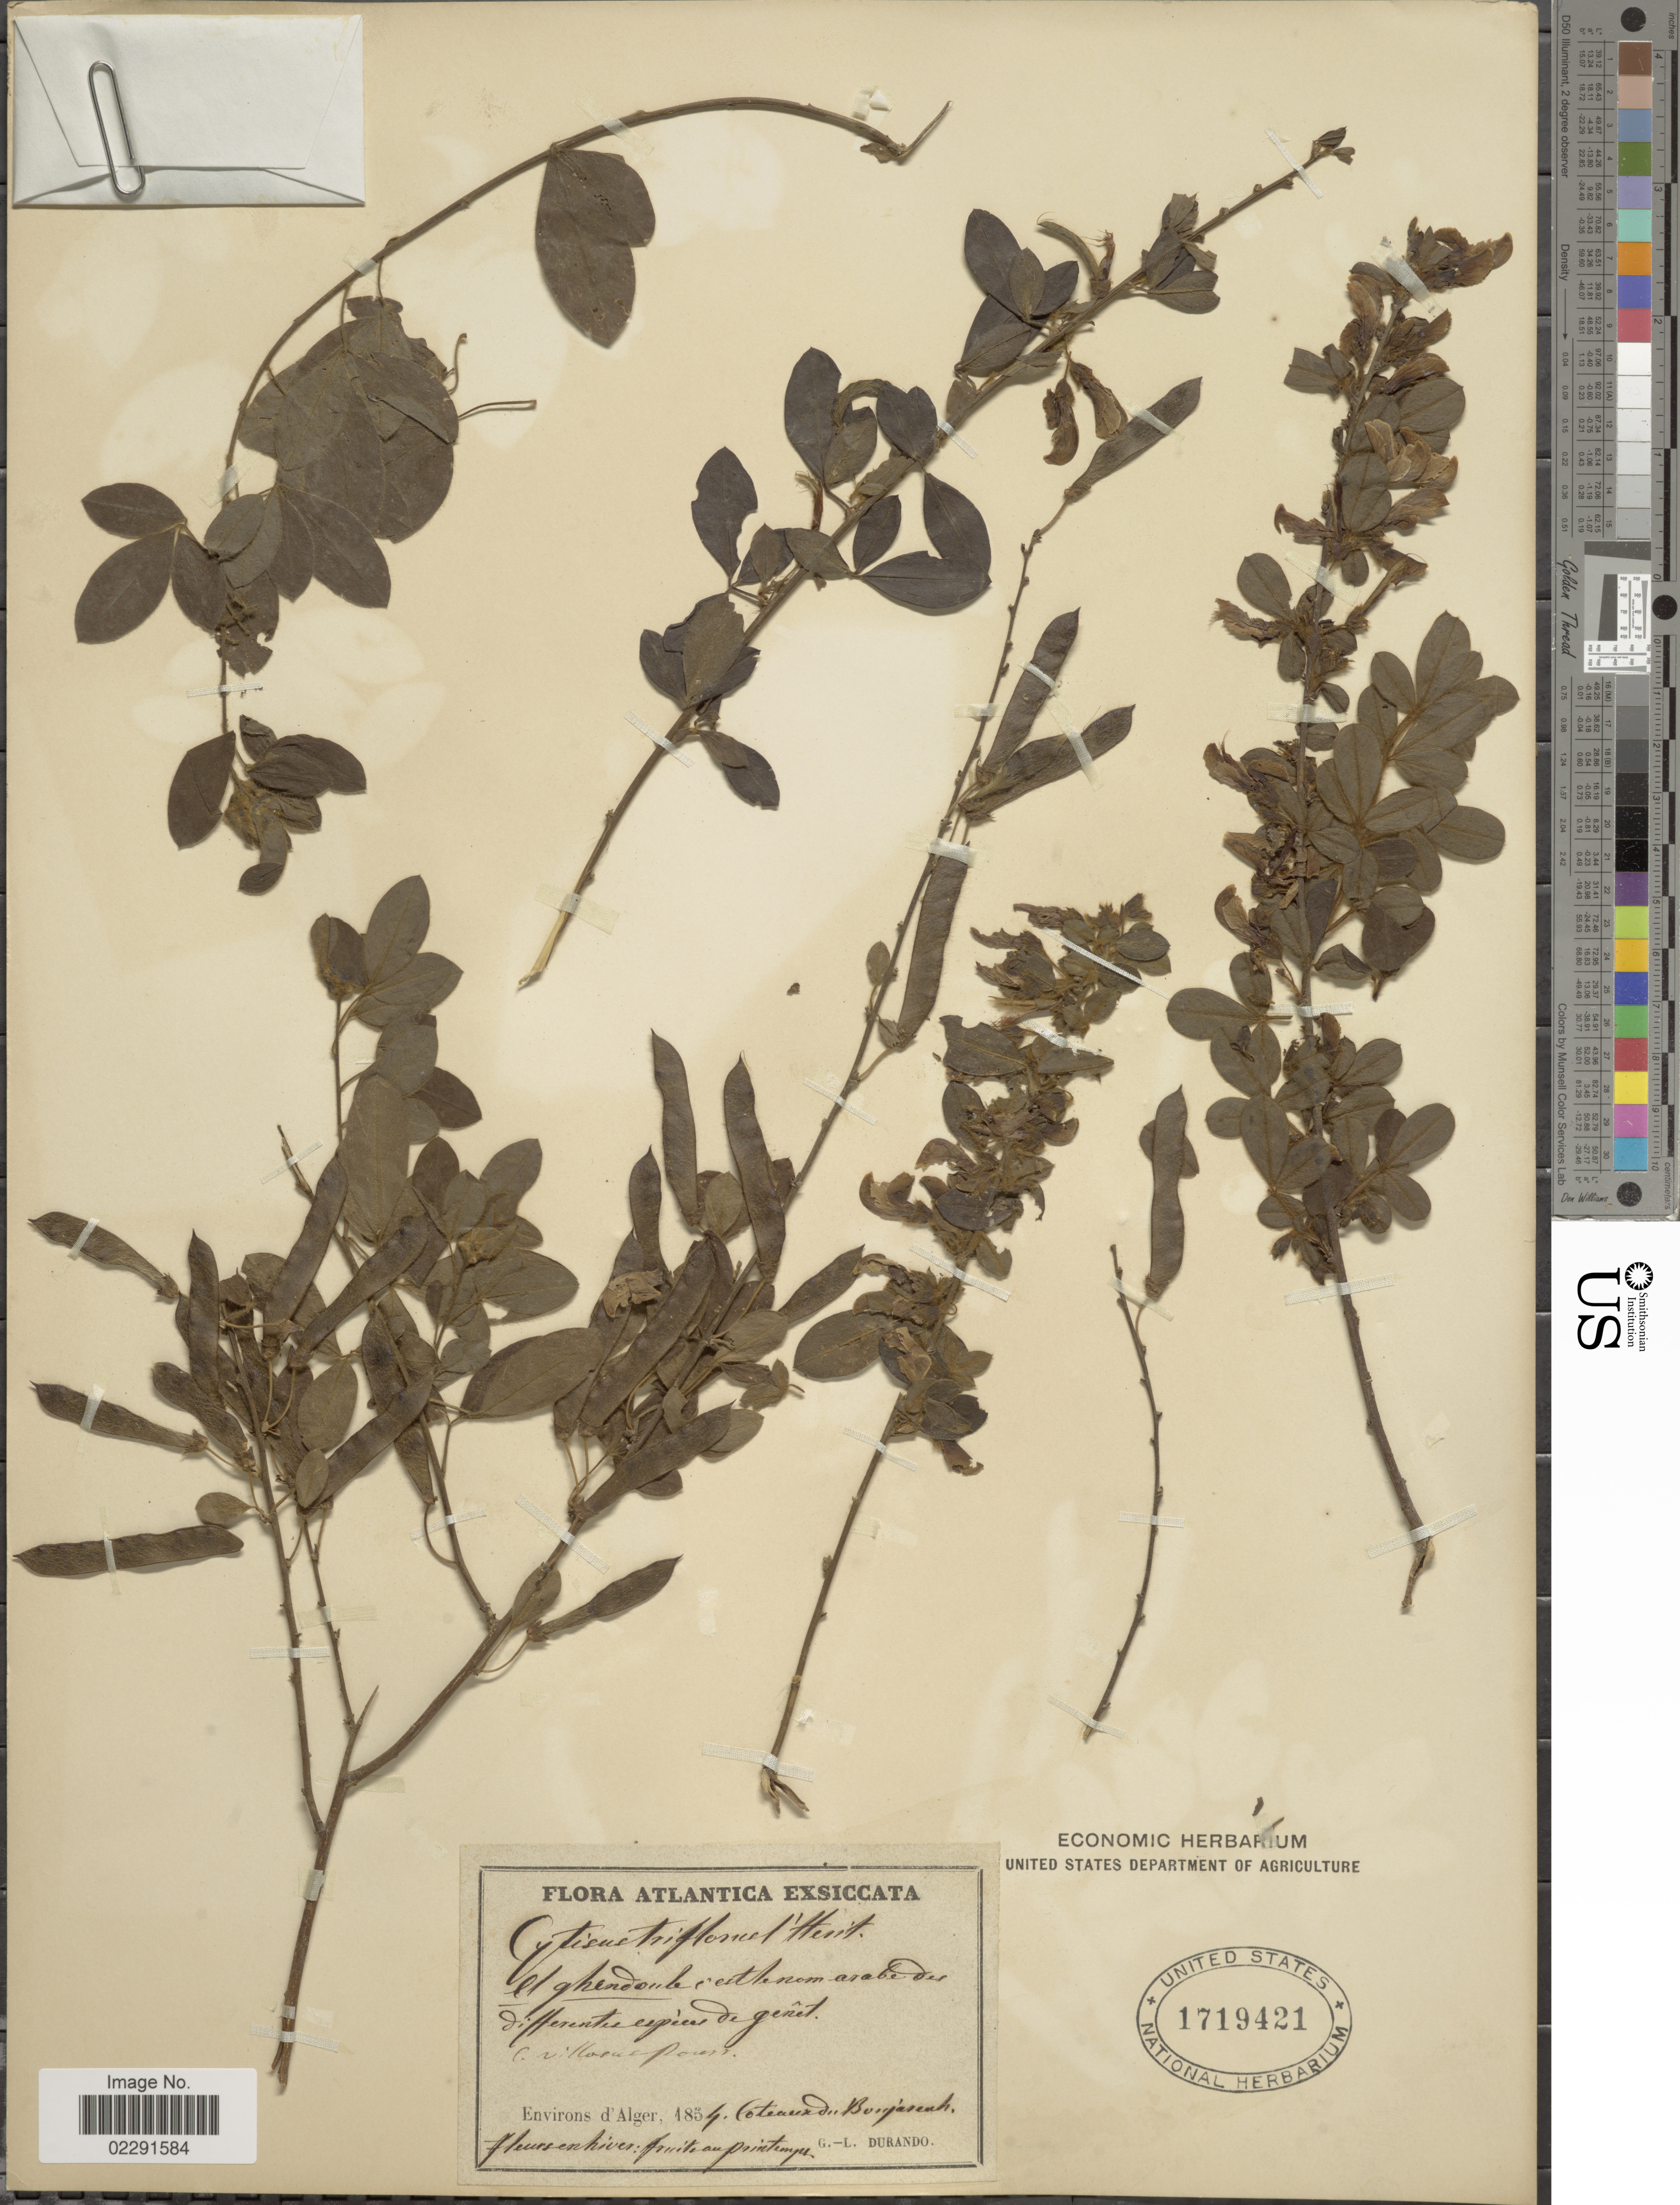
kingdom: Plantae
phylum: Tracheophyta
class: Magnoliopsida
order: Fabales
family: Fabaceae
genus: Cytisus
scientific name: Cytisus triflorus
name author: Lam.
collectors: G. Durando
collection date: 1854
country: Algeria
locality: Atlantica Exsiccata, Environs d'Alger, Coteaux du Bouzareah.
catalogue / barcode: US 1719421